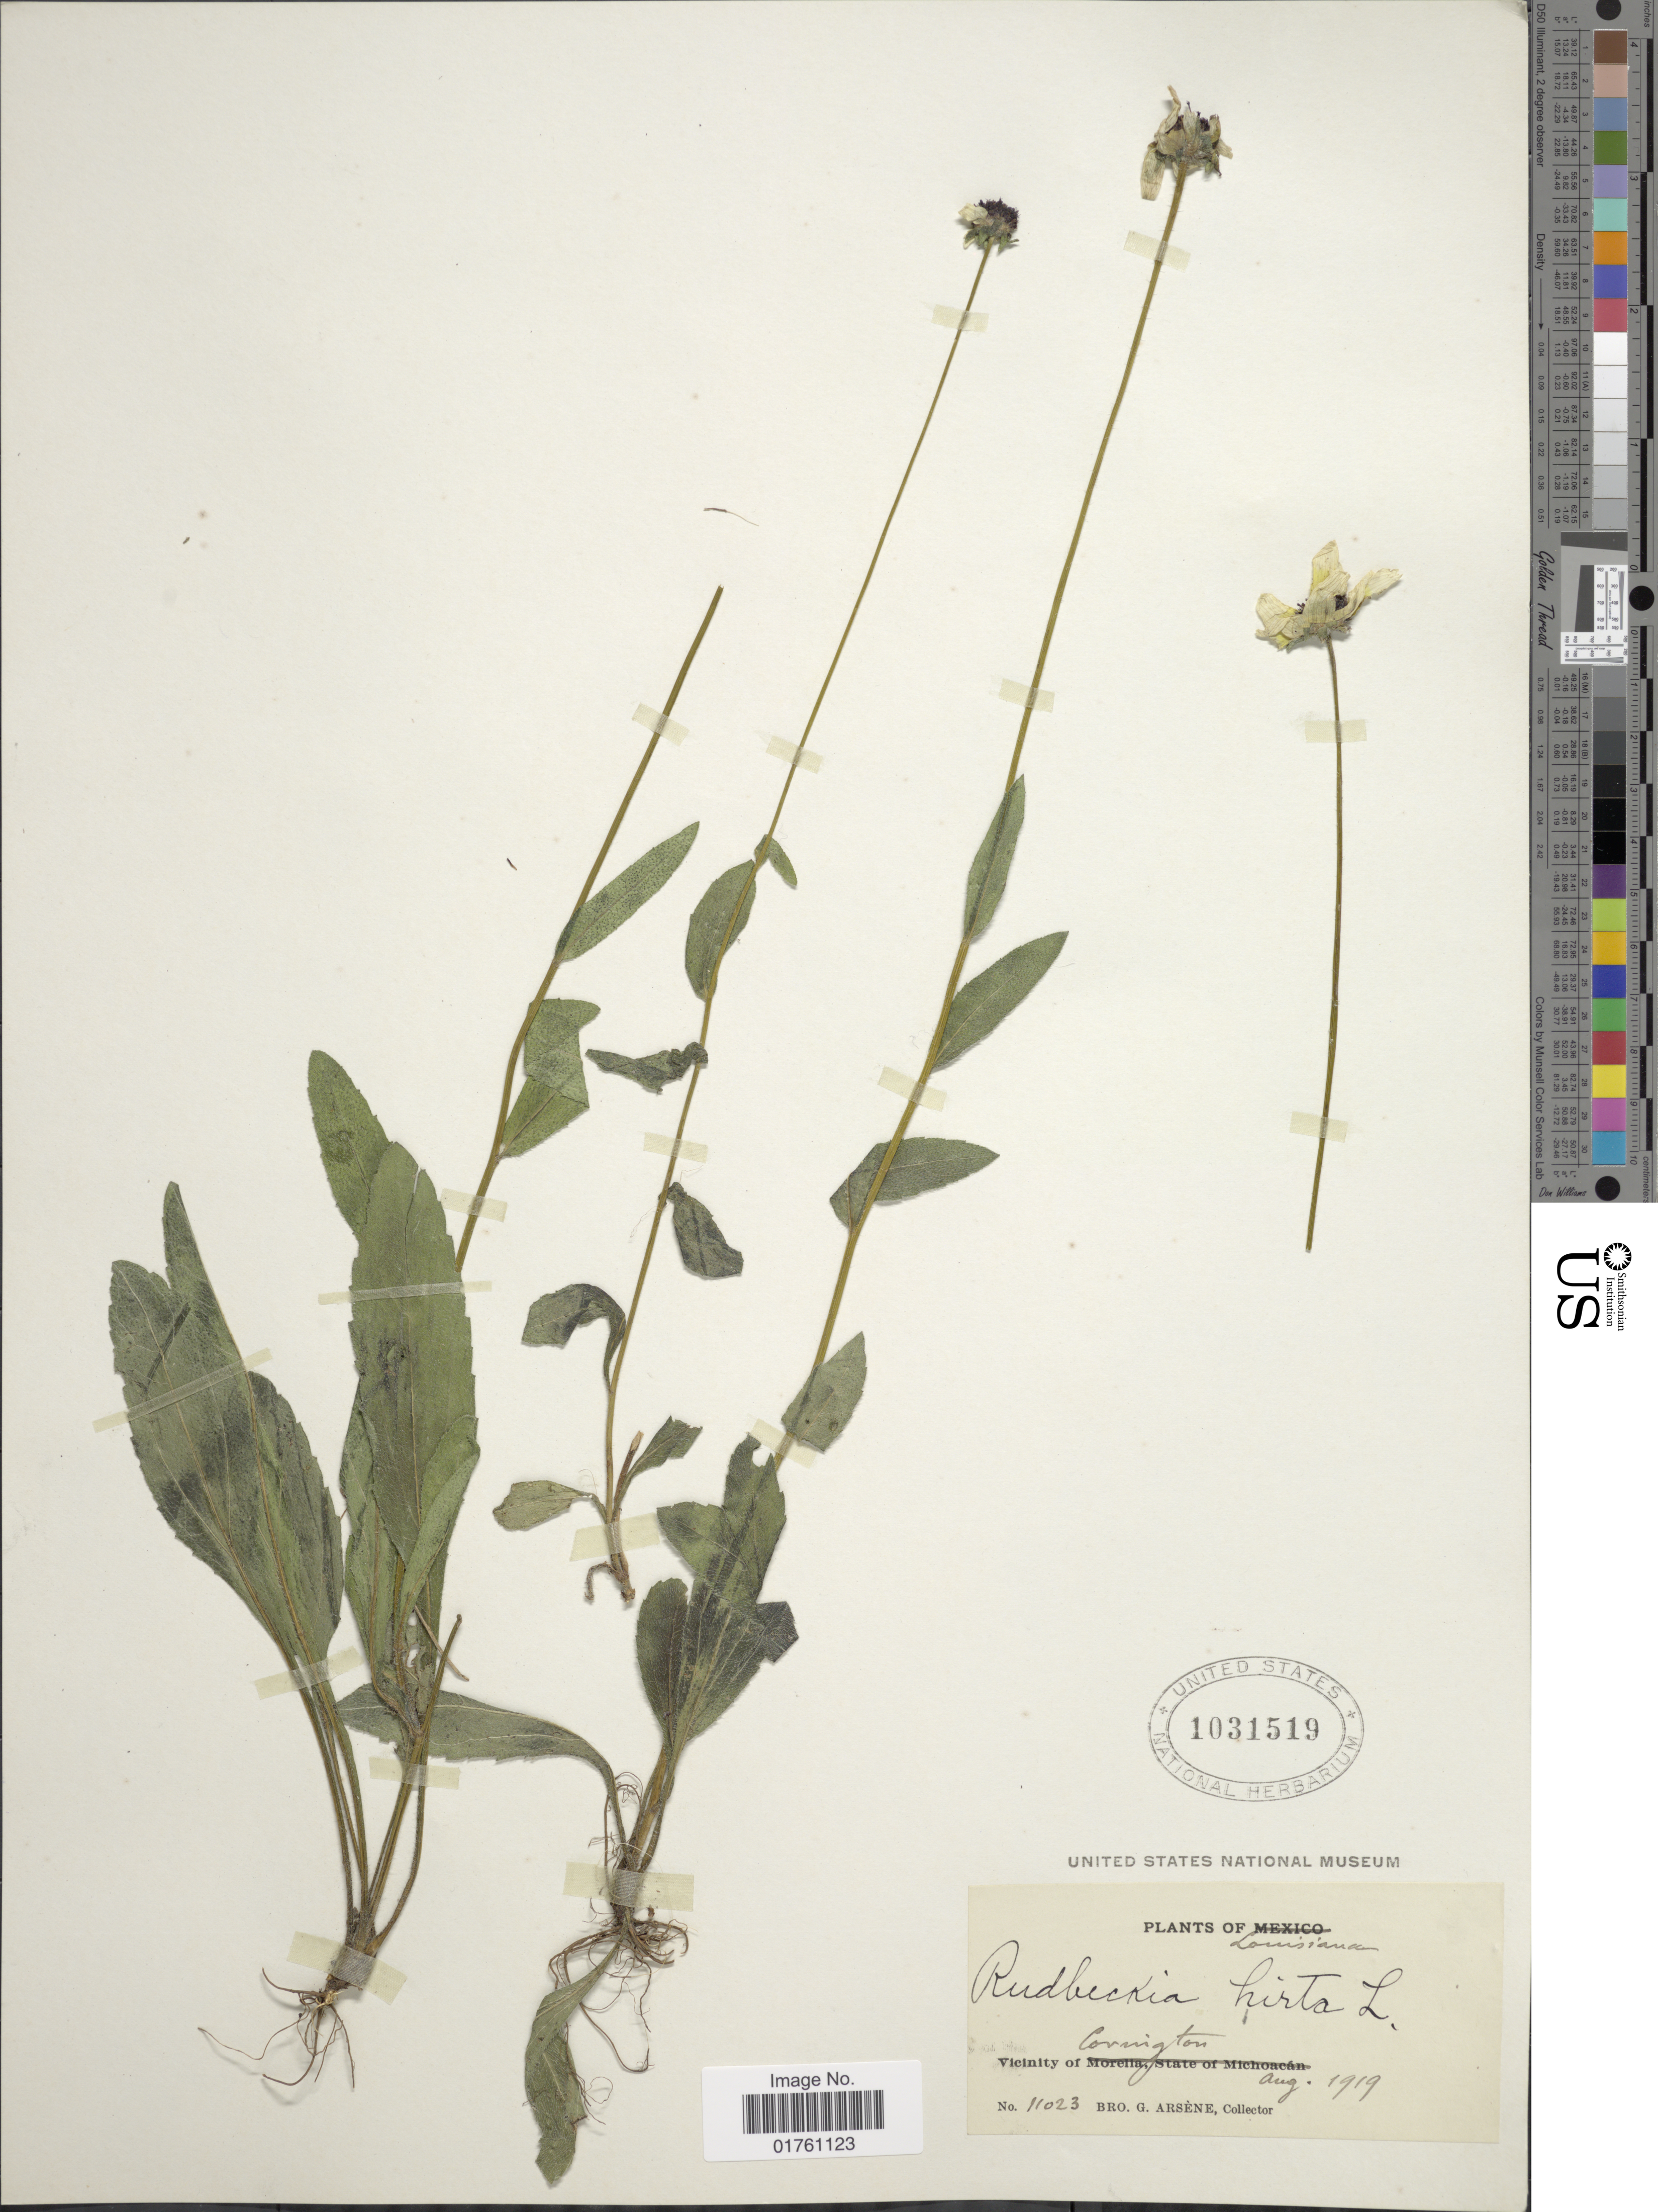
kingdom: Plantae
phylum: Tracheophyta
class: Magnoliopsida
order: Asterales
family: Asteraceae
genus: Rudbeckia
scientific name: Rudbeckia hirta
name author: L.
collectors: Bro. G. Arsène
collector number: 11023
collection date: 1919-08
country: United States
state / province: Louisiana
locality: Vicinity of Covington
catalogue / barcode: US 1031519